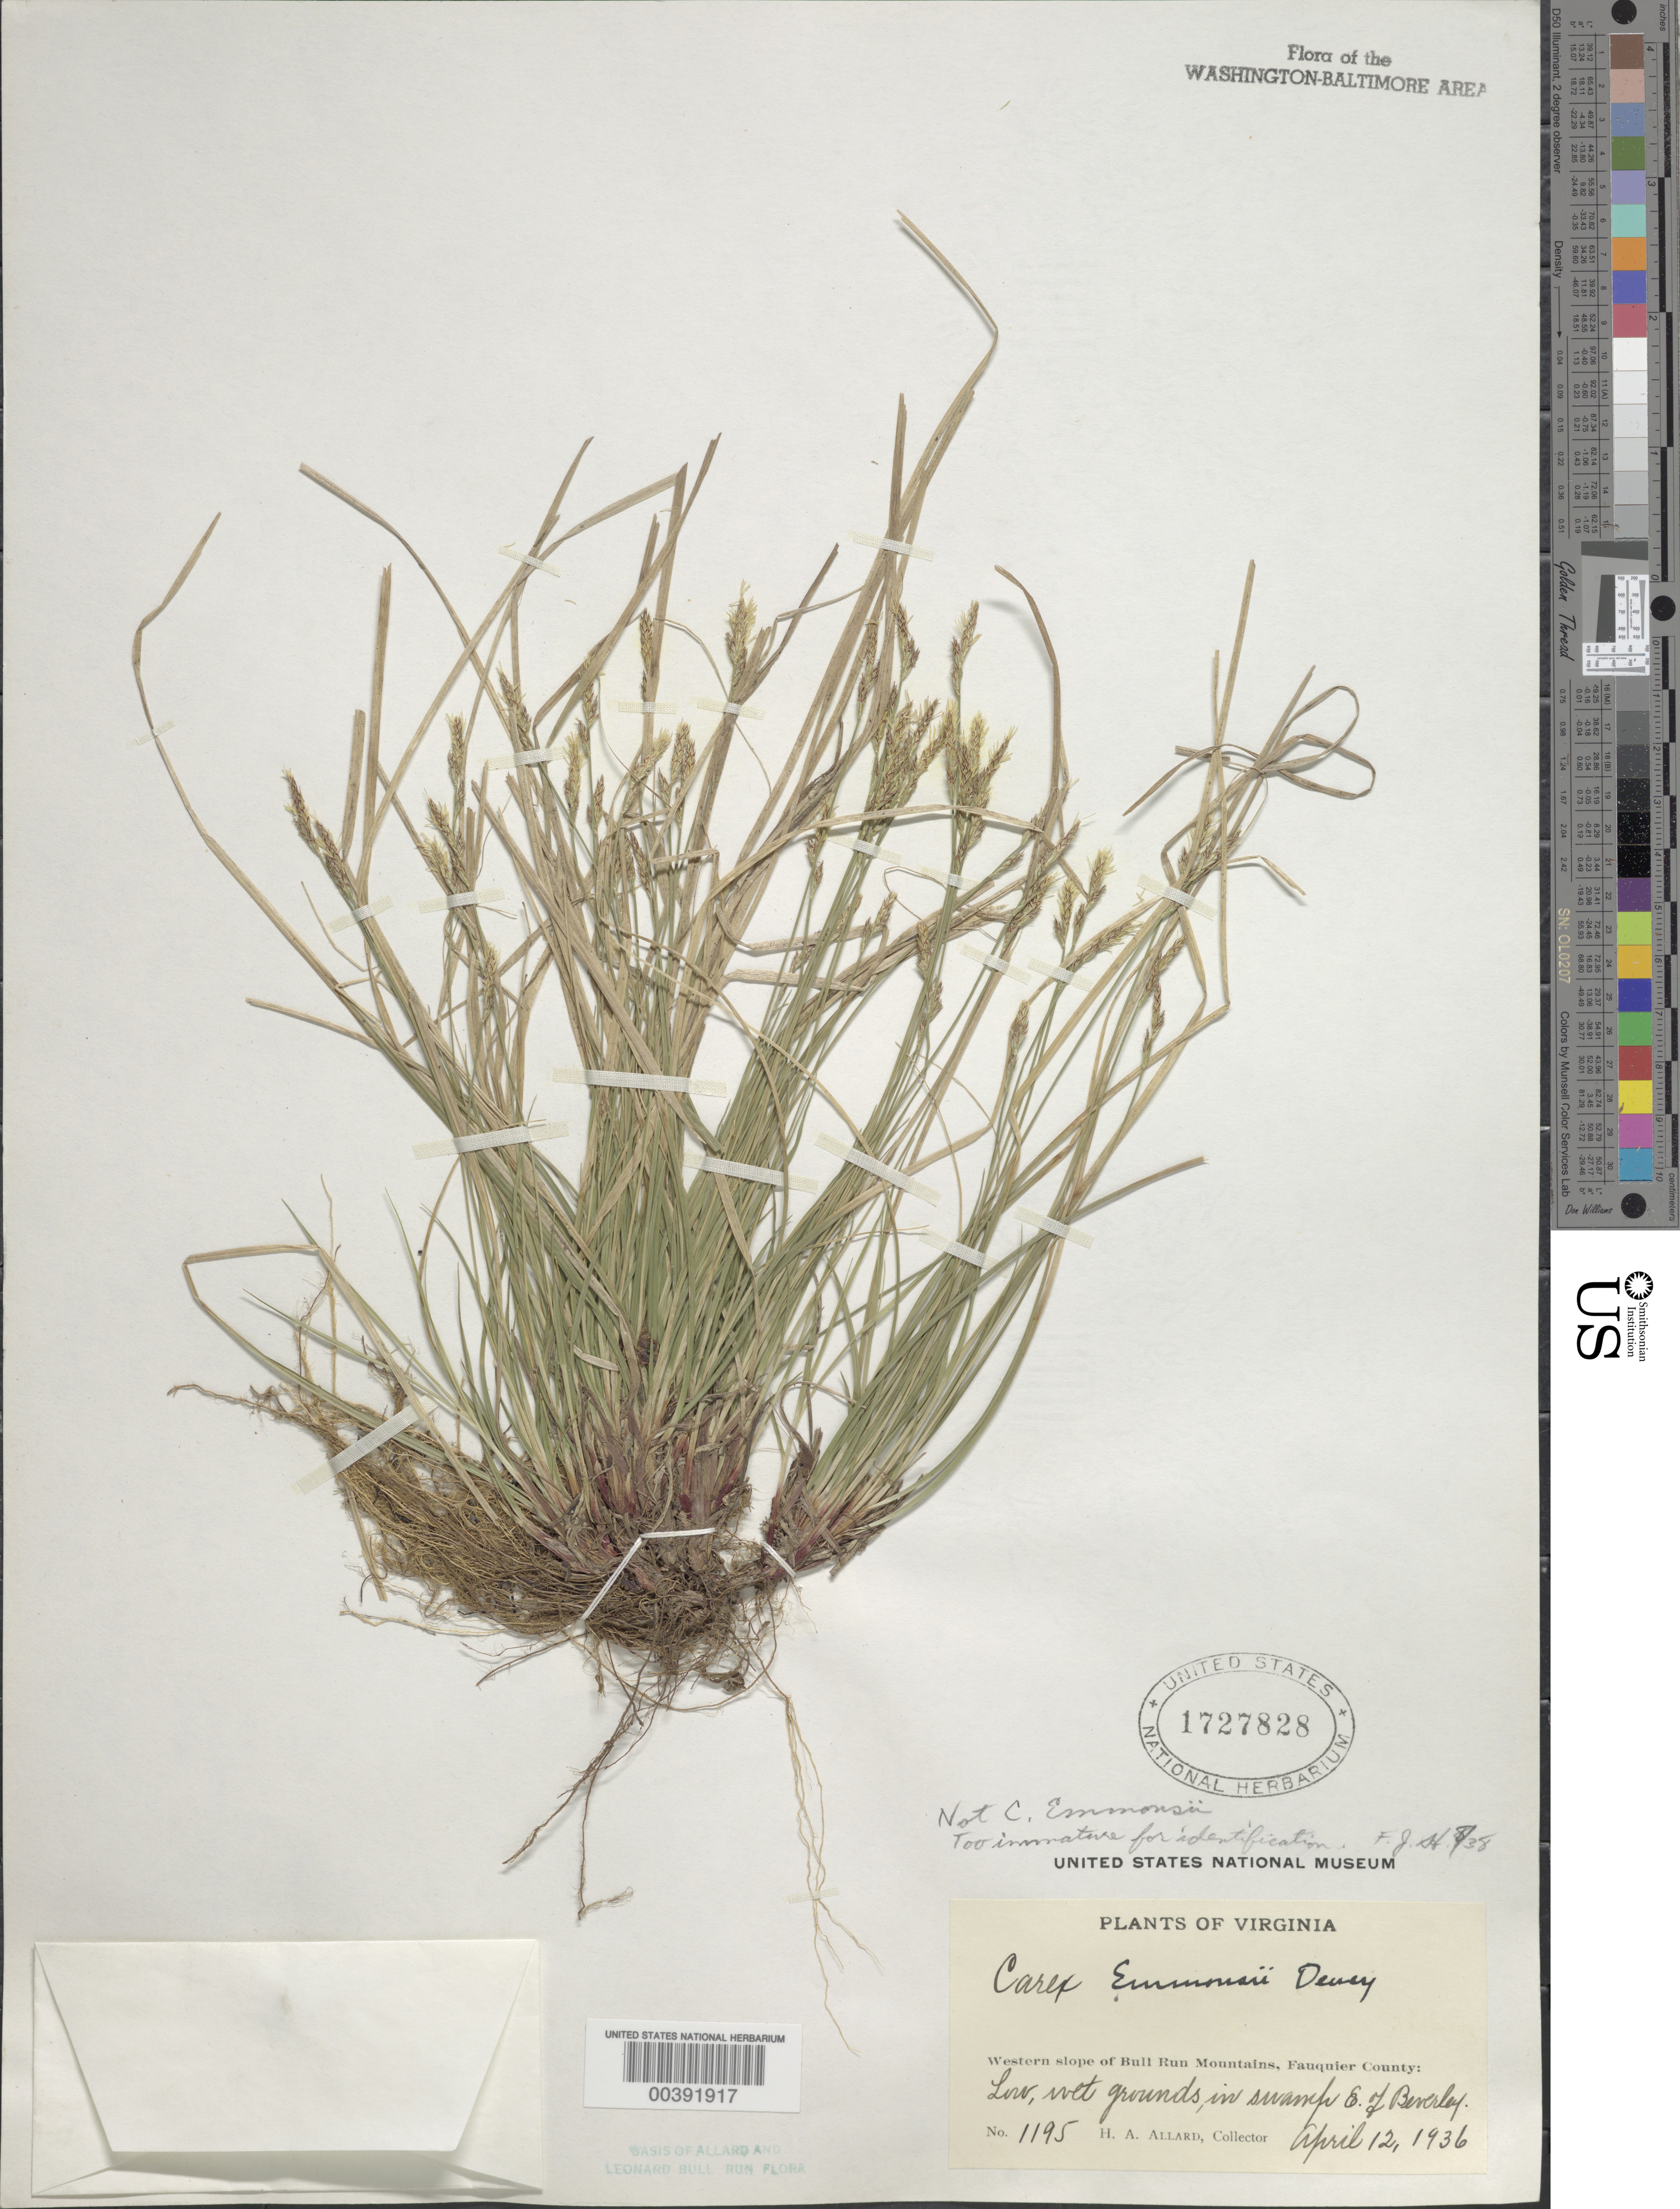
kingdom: Plantae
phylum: Tracheophyta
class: Liliopsida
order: Poales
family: Cyperaceae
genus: Carex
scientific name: Carex albicans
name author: Willd. ex Spreng.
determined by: Shetler, Stanwyn G., (US), NMNH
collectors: H. A. Allard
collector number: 1195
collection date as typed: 12 Apr 1936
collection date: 1936-04-12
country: United States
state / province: Virginia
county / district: Fauquier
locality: E of Beverly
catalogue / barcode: US 1727828